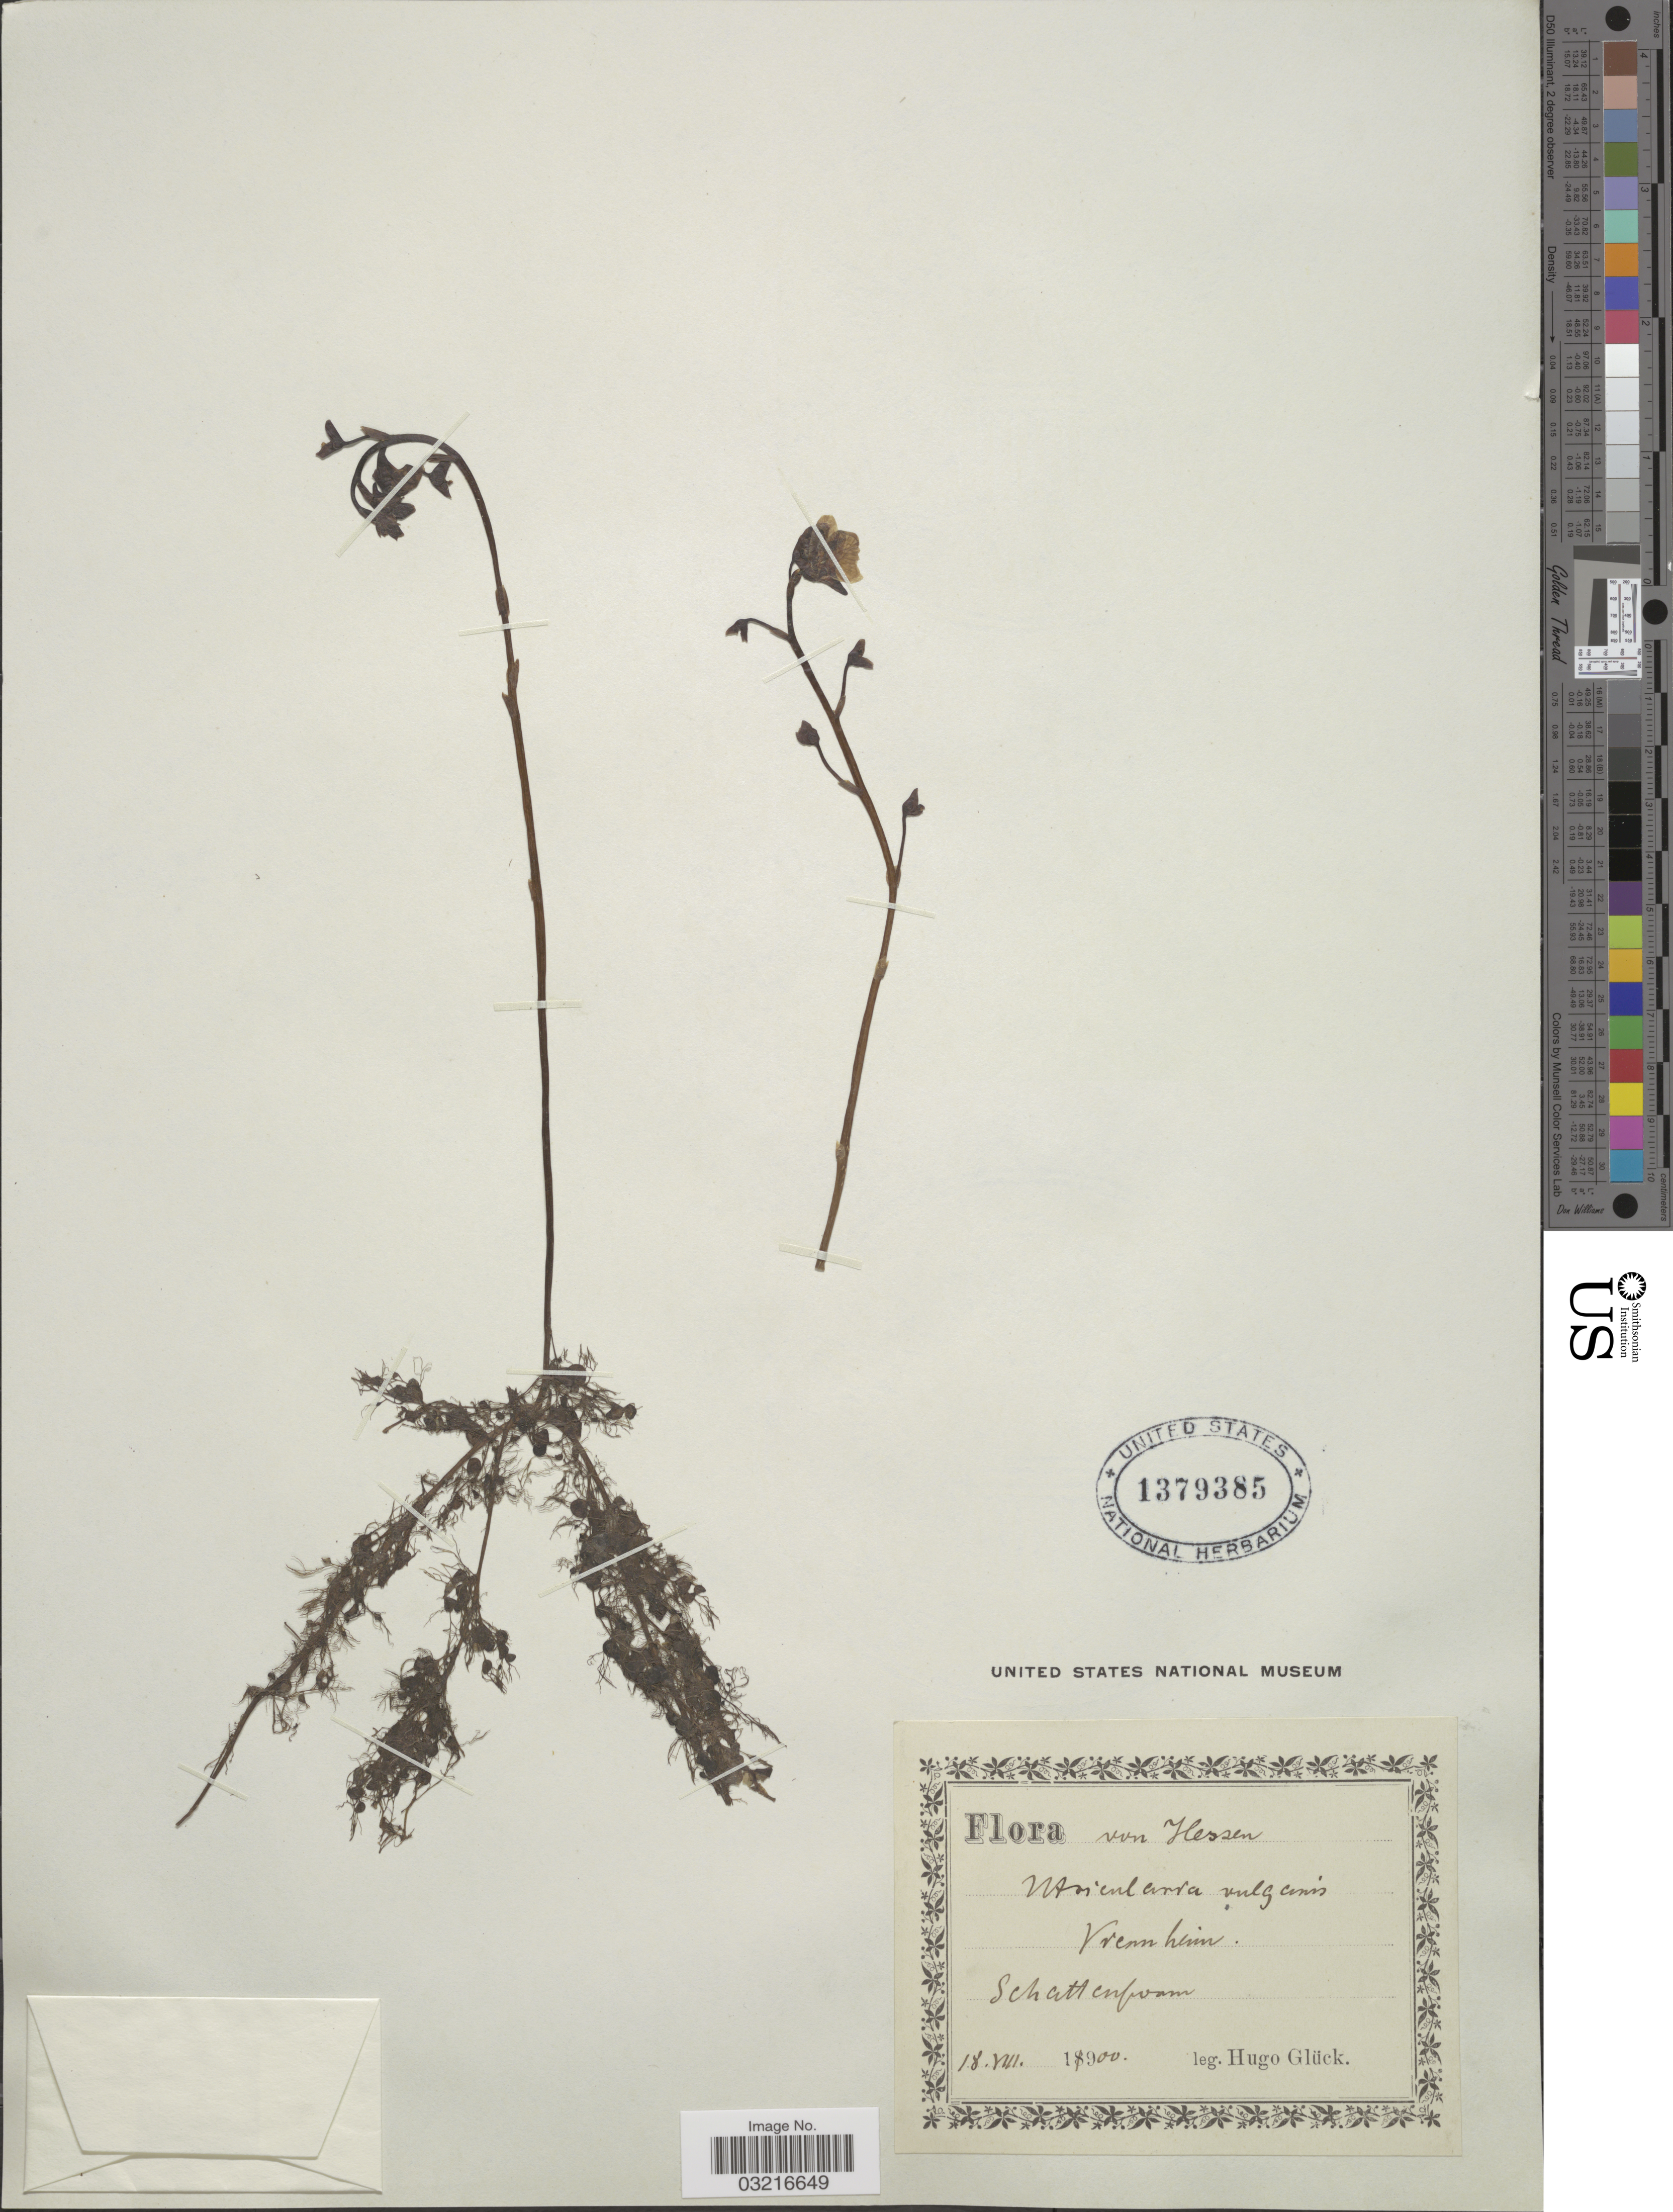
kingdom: Plantae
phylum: Tracheophyta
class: Magnoliopsida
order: Lamiales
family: Lentibulariaceae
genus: Utricularia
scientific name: Utricularia vulgaris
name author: L.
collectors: H. Glück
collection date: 1900-08-18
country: Germany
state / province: Hesse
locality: Vremheim. Schattenfoam.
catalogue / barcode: US 1379385